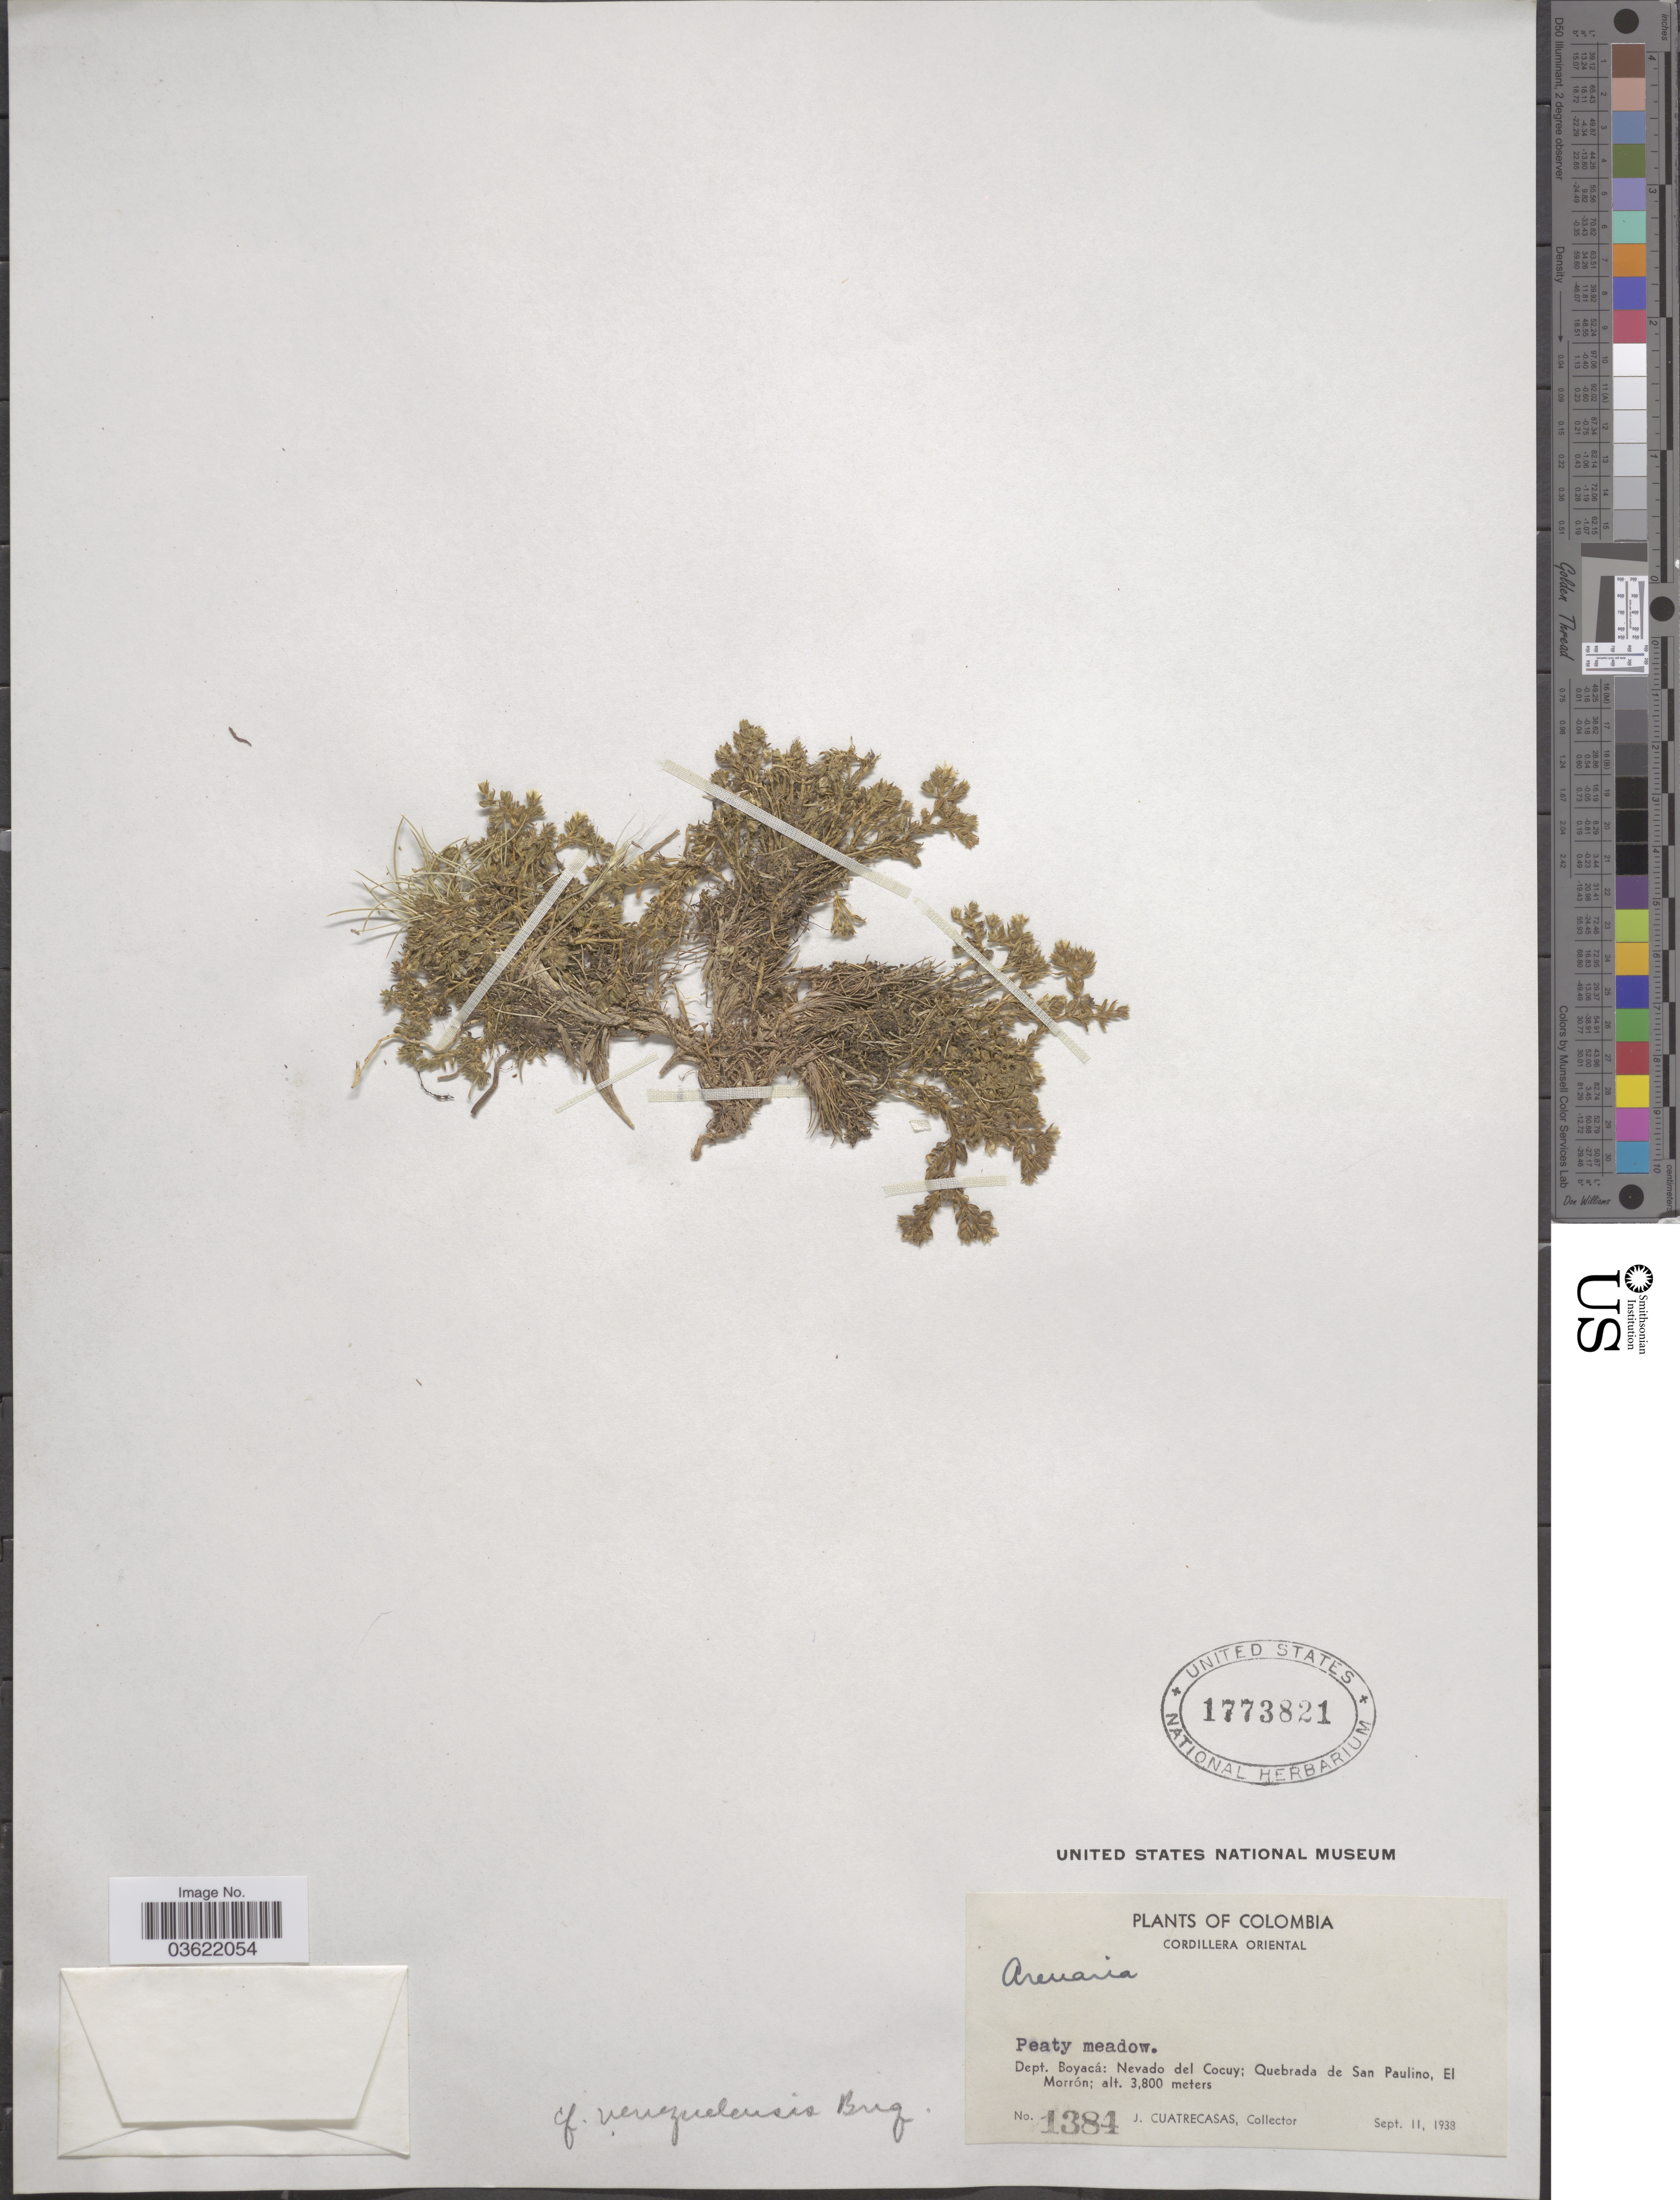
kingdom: Plantae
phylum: Tracheophyta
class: Magnoliopsida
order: Caryophyllales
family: Caryophyllaceae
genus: Arenaria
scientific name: Arenaria venezuelana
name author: Briq.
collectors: J. Cuatrecasas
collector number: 1384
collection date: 1938-09-11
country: Colombia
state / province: Boyacá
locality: Cordillera Oriental. Dept. Boyacá: Nevado del Cocuy; Quebrada de San Paulino, El Morrón.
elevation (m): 3800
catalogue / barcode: US 1773821